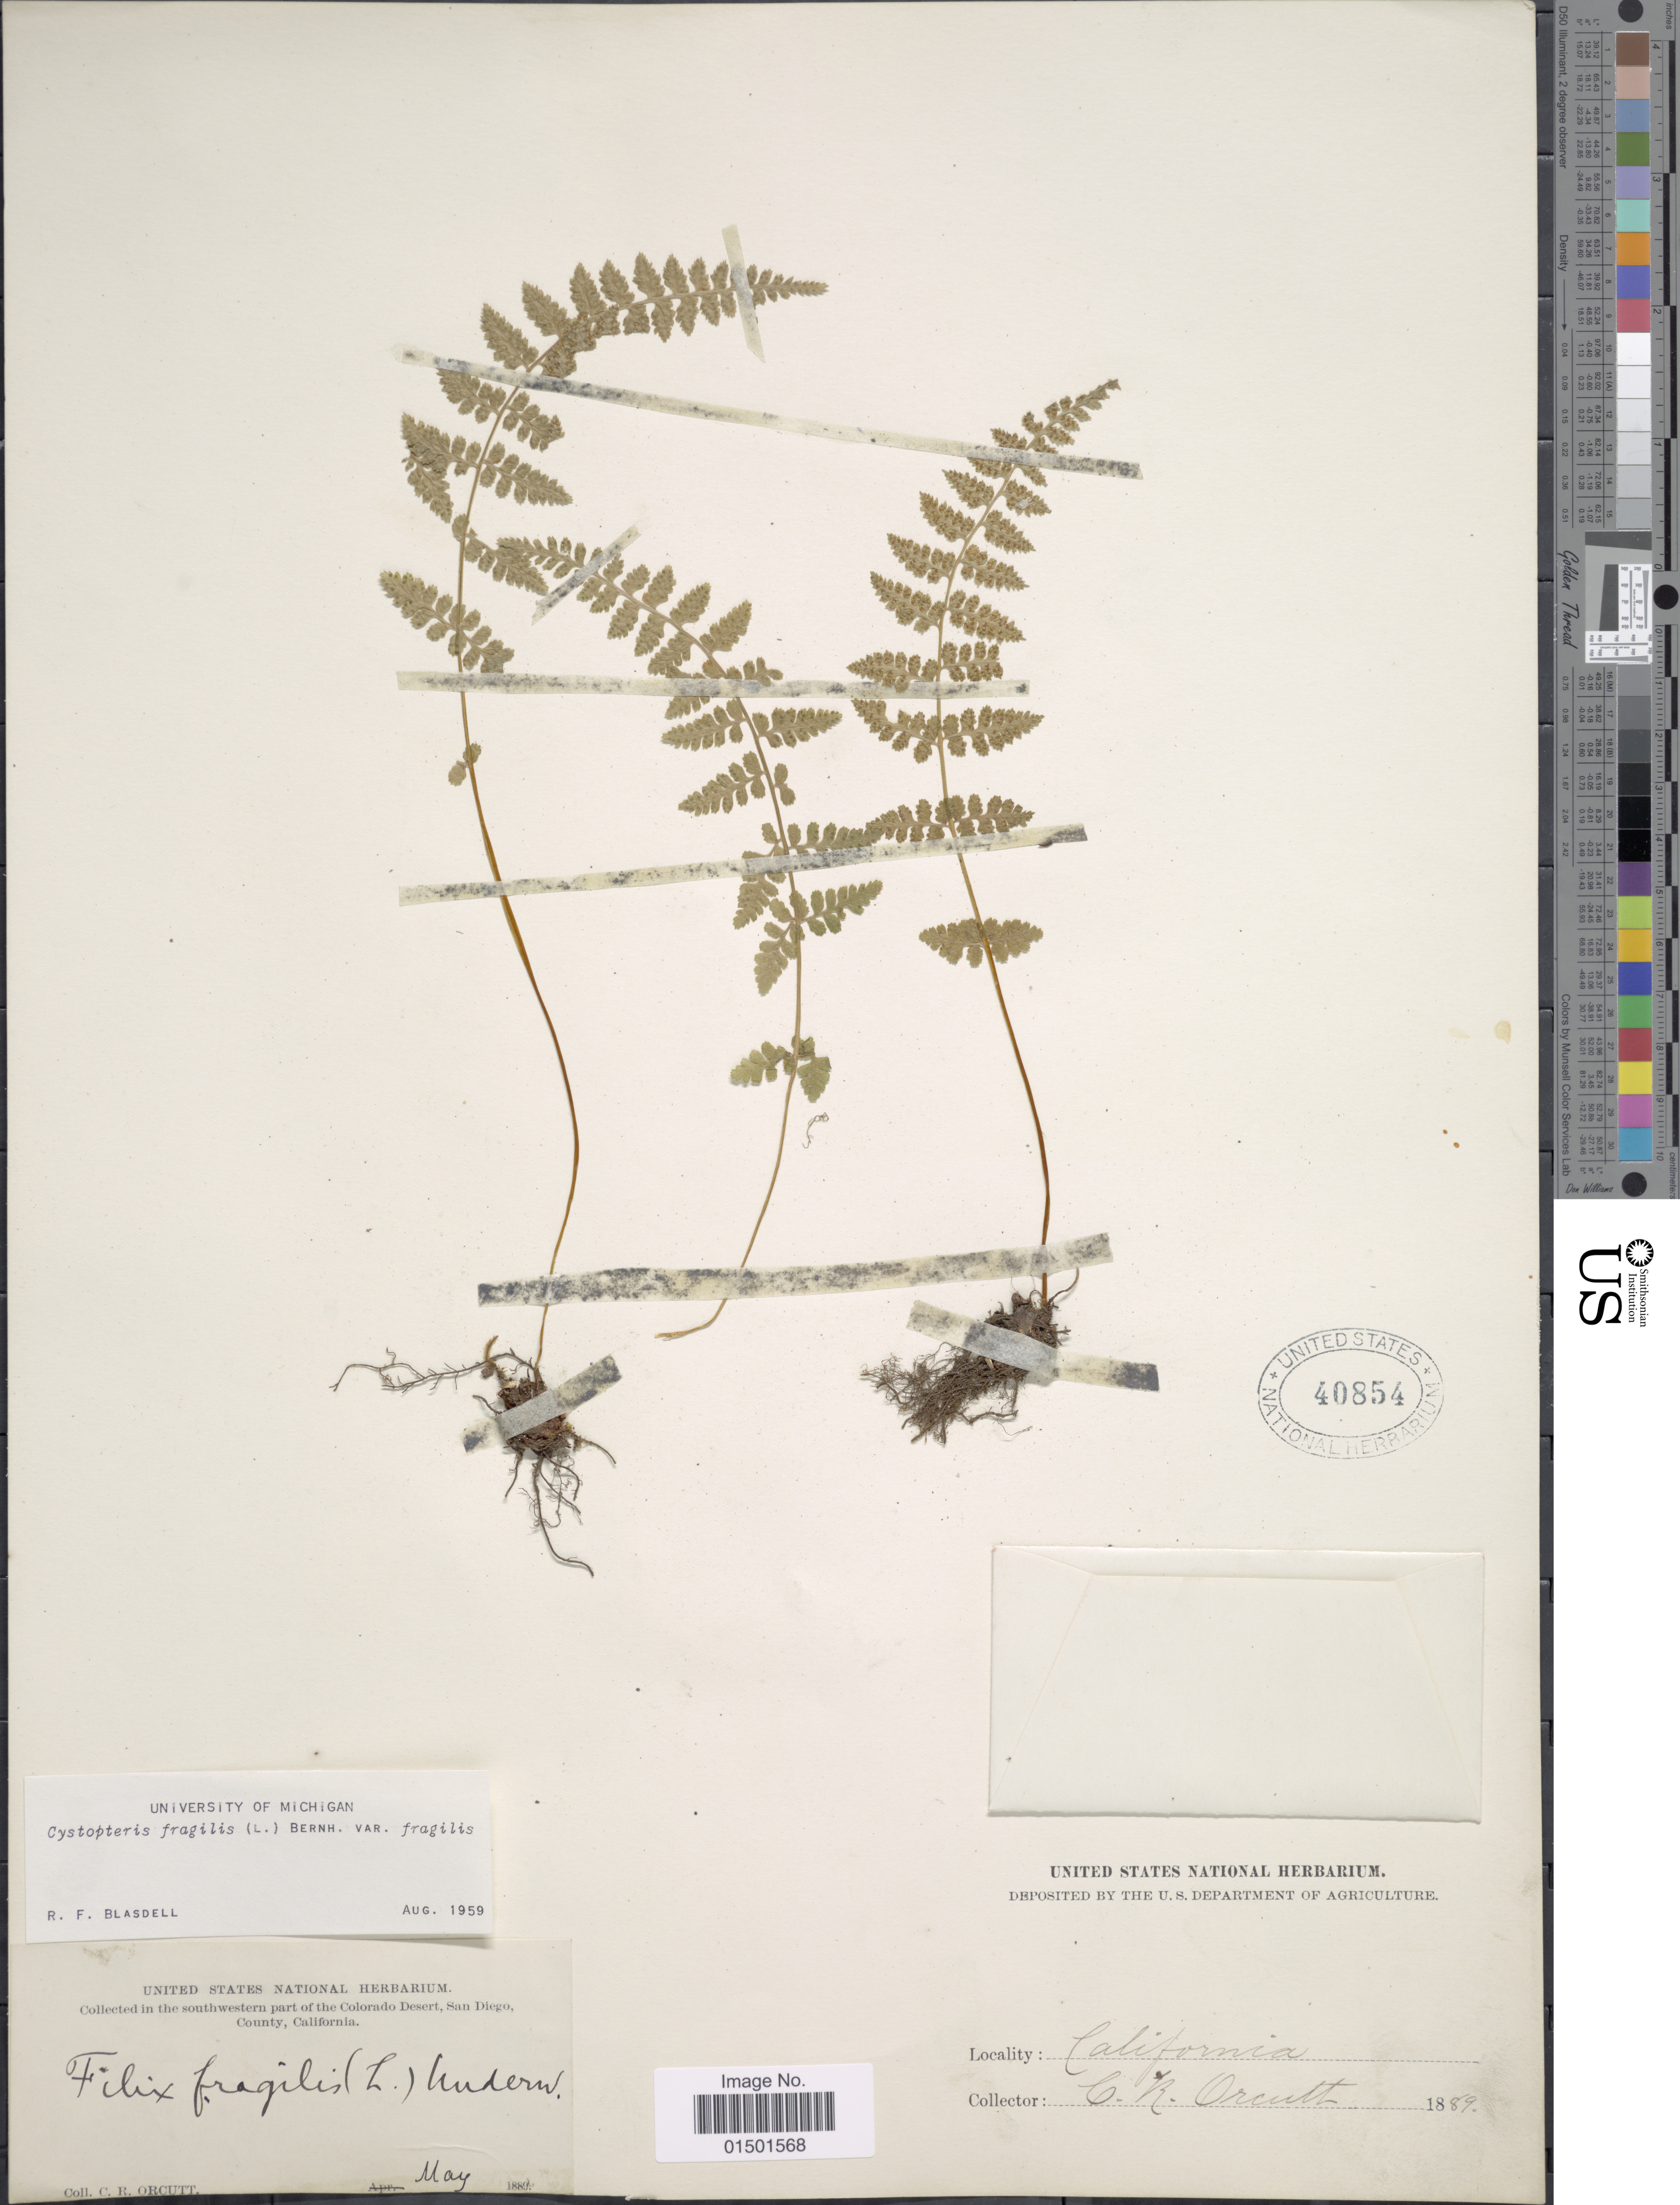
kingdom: Plantae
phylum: Tracheophyta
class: Polypodiopsida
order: Polypodiales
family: Cystopteridaceae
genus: Cystopteris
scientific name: Cystopteris fragilis var. fragilis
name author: (L.) Bernh.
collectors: C. R. Orcutt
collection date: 1889-05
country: United States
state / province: California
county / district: San Diego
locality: Southwestern part of the Colorado Desert, San Diego, County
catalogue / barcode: US 40854